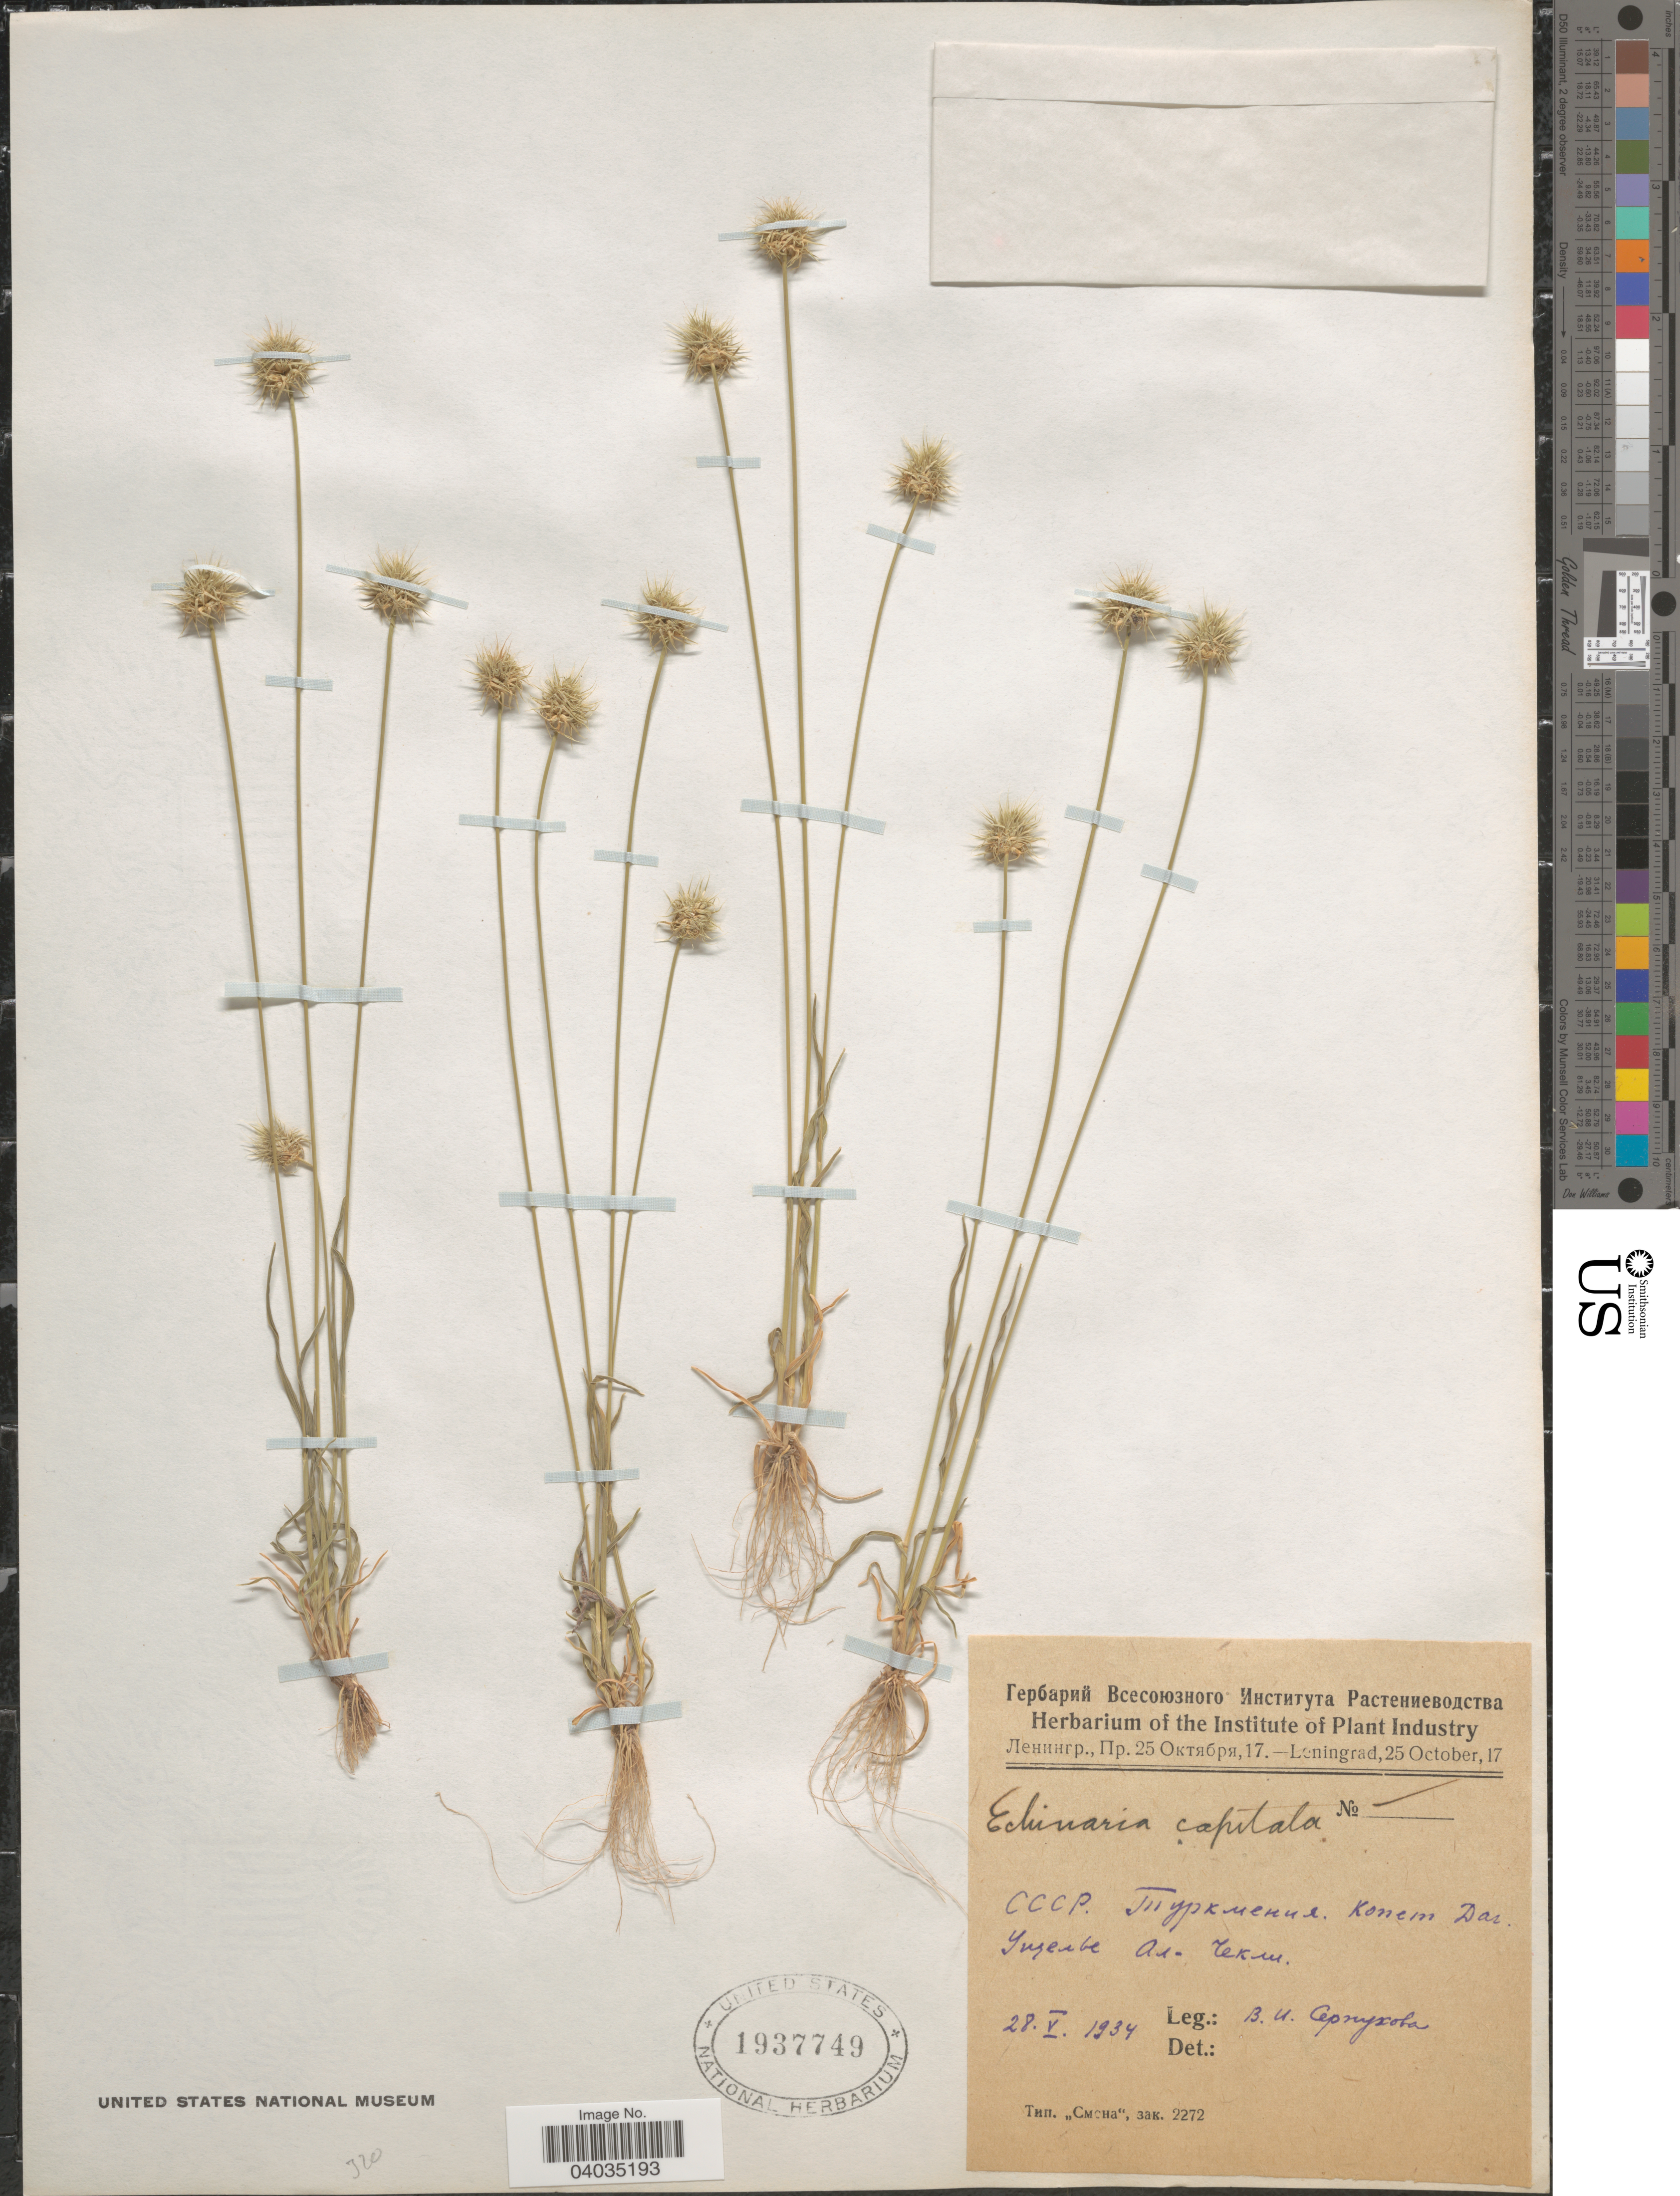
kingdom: Plantae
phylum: Tracheophyta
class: Liliopsida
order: Poales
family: Poaceae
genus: Echinaria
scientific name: Echinaria capitata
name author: (L.) Desf.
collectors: V. Serpukhova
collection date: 1934-05-28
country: Turkmenistan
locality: Kopet Dag, Gorge Al-Chekli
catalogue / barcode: US 1937749